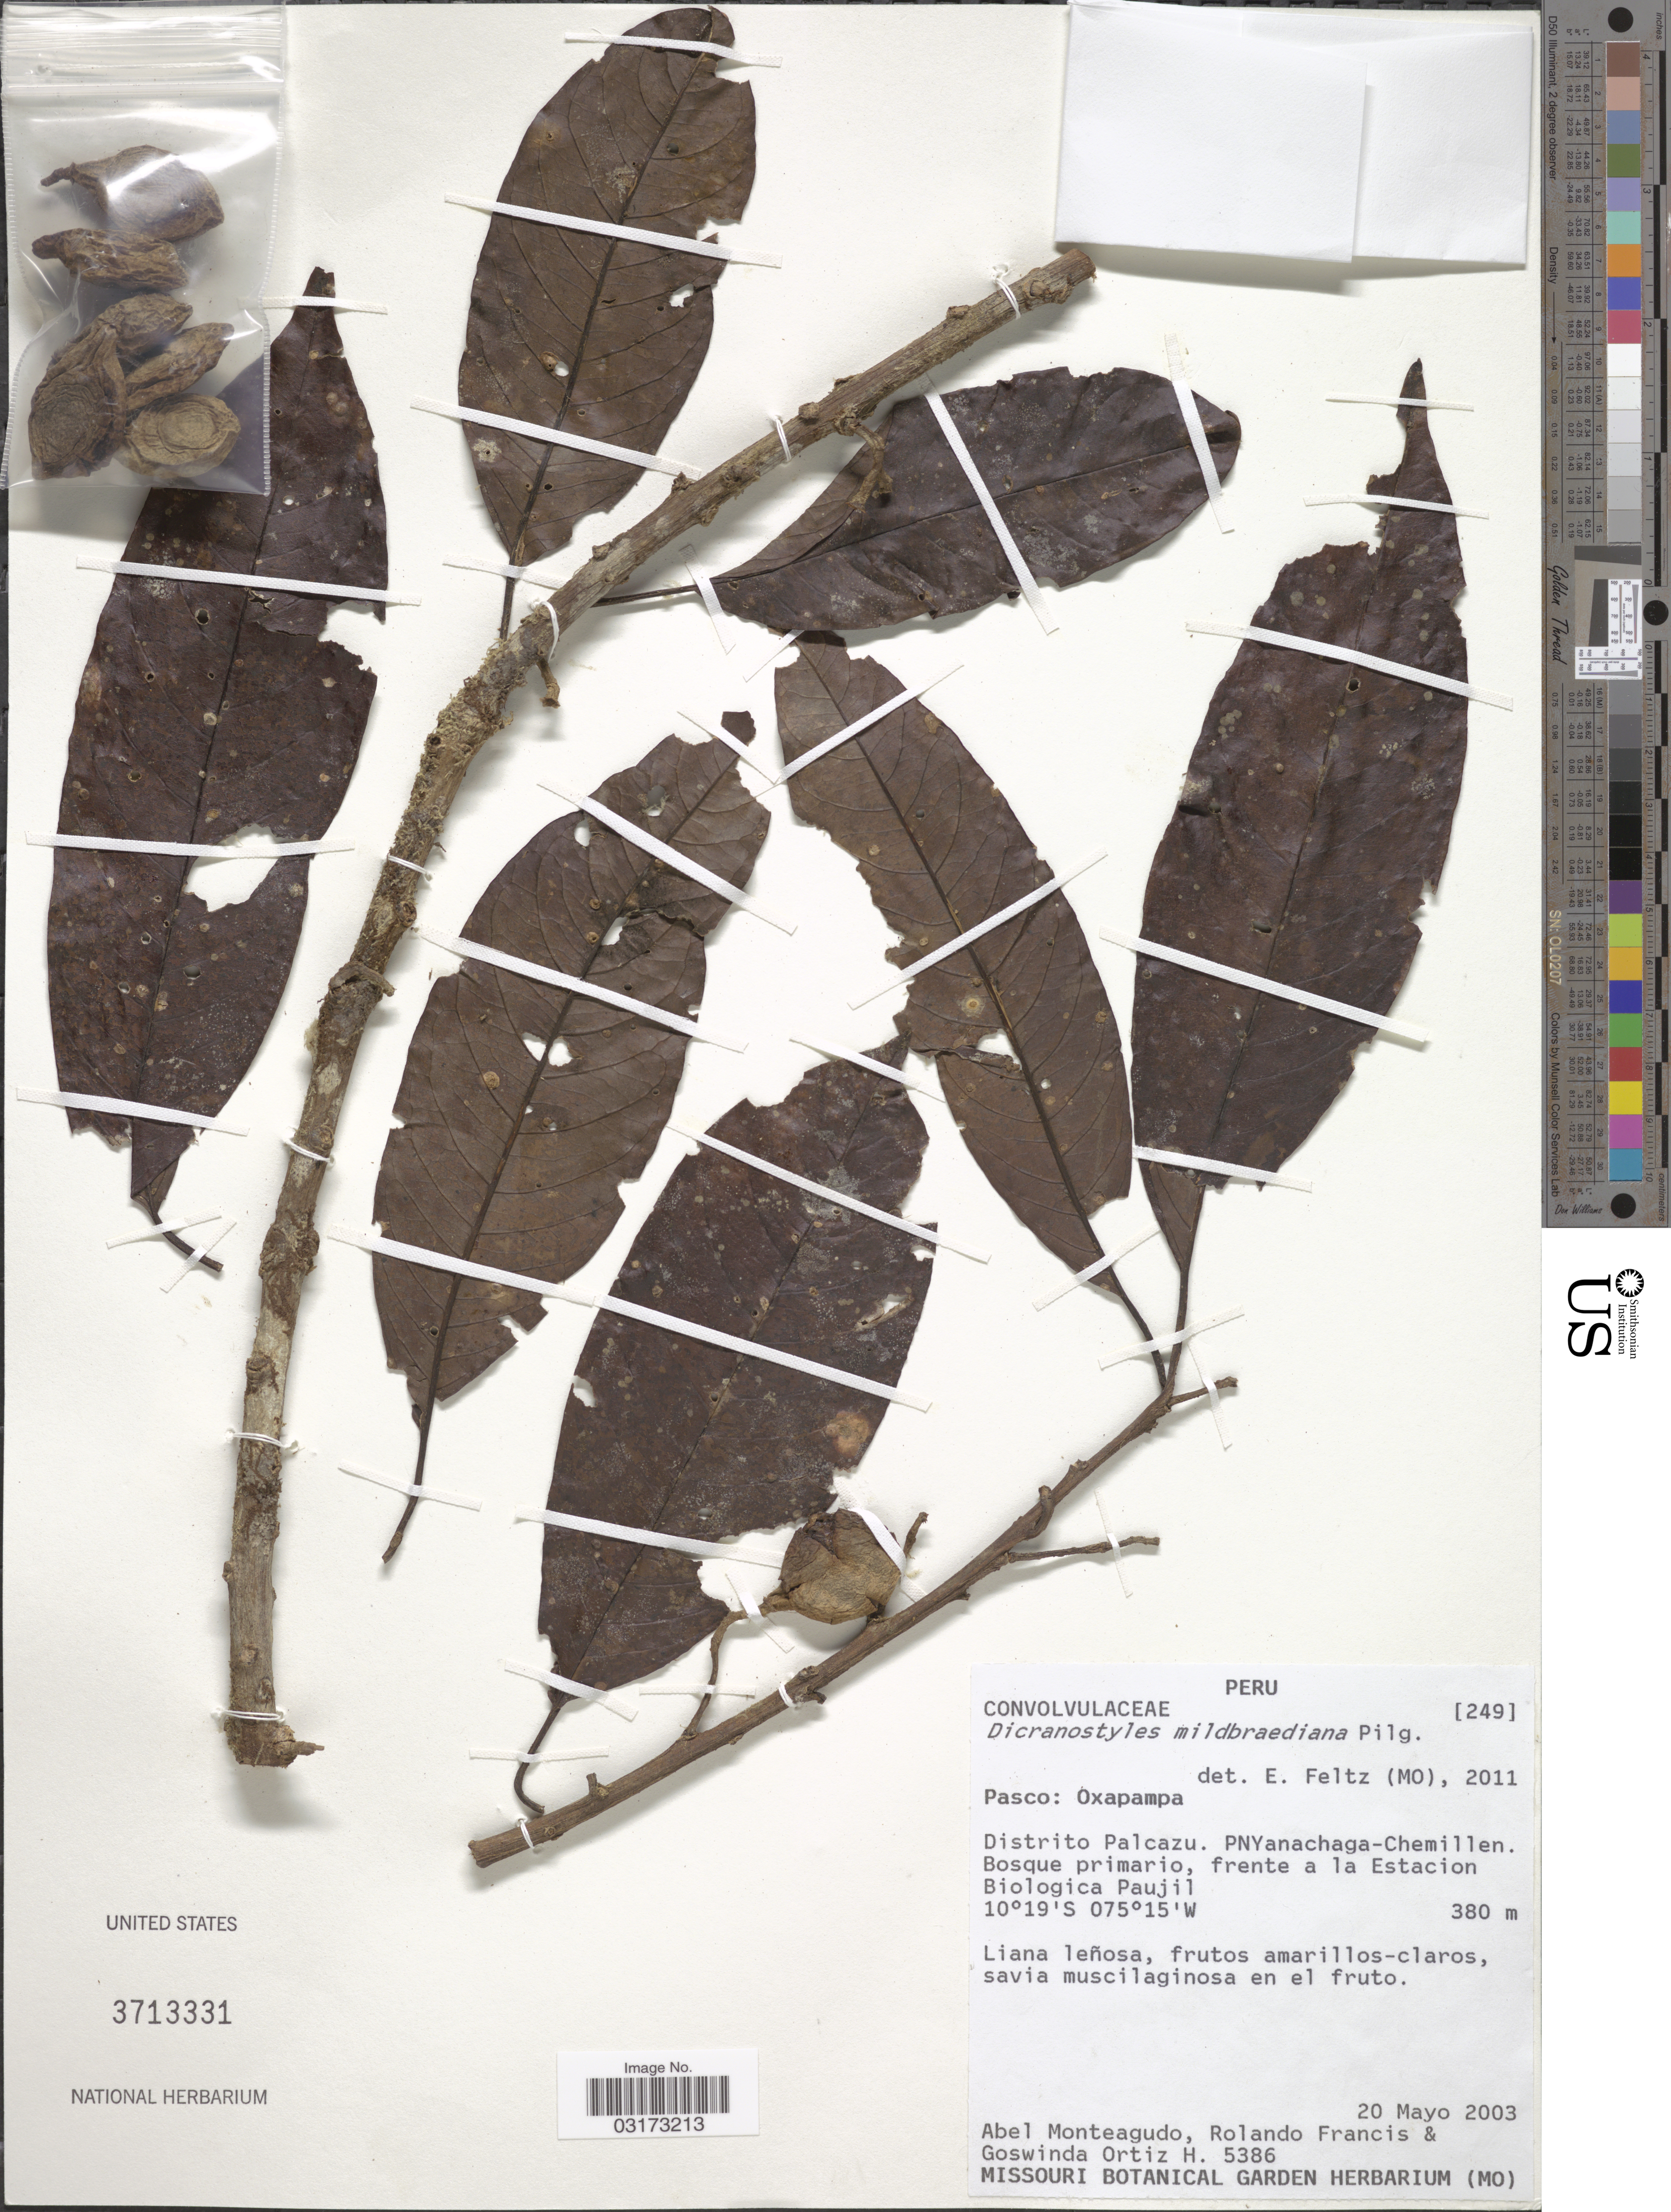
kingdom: Plantae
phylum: Tracheophyta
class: Magnoliopsida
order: Solanales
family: Convolvulaceae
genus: Dicranostyles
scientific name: Dicranostyles mildbraediana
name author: Pilg.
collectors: A. Monteagudo, R. Francis & G. Ortiz H.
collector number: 5386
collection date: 2003-05-20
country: Peru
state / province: Pasco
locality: Oxapampa. Distriti Palcazu. PNYanachaga-Chemillen. Bosque primario, frente a la Estacion Biologica Paujil.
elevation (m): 380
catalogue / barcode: US 3713331